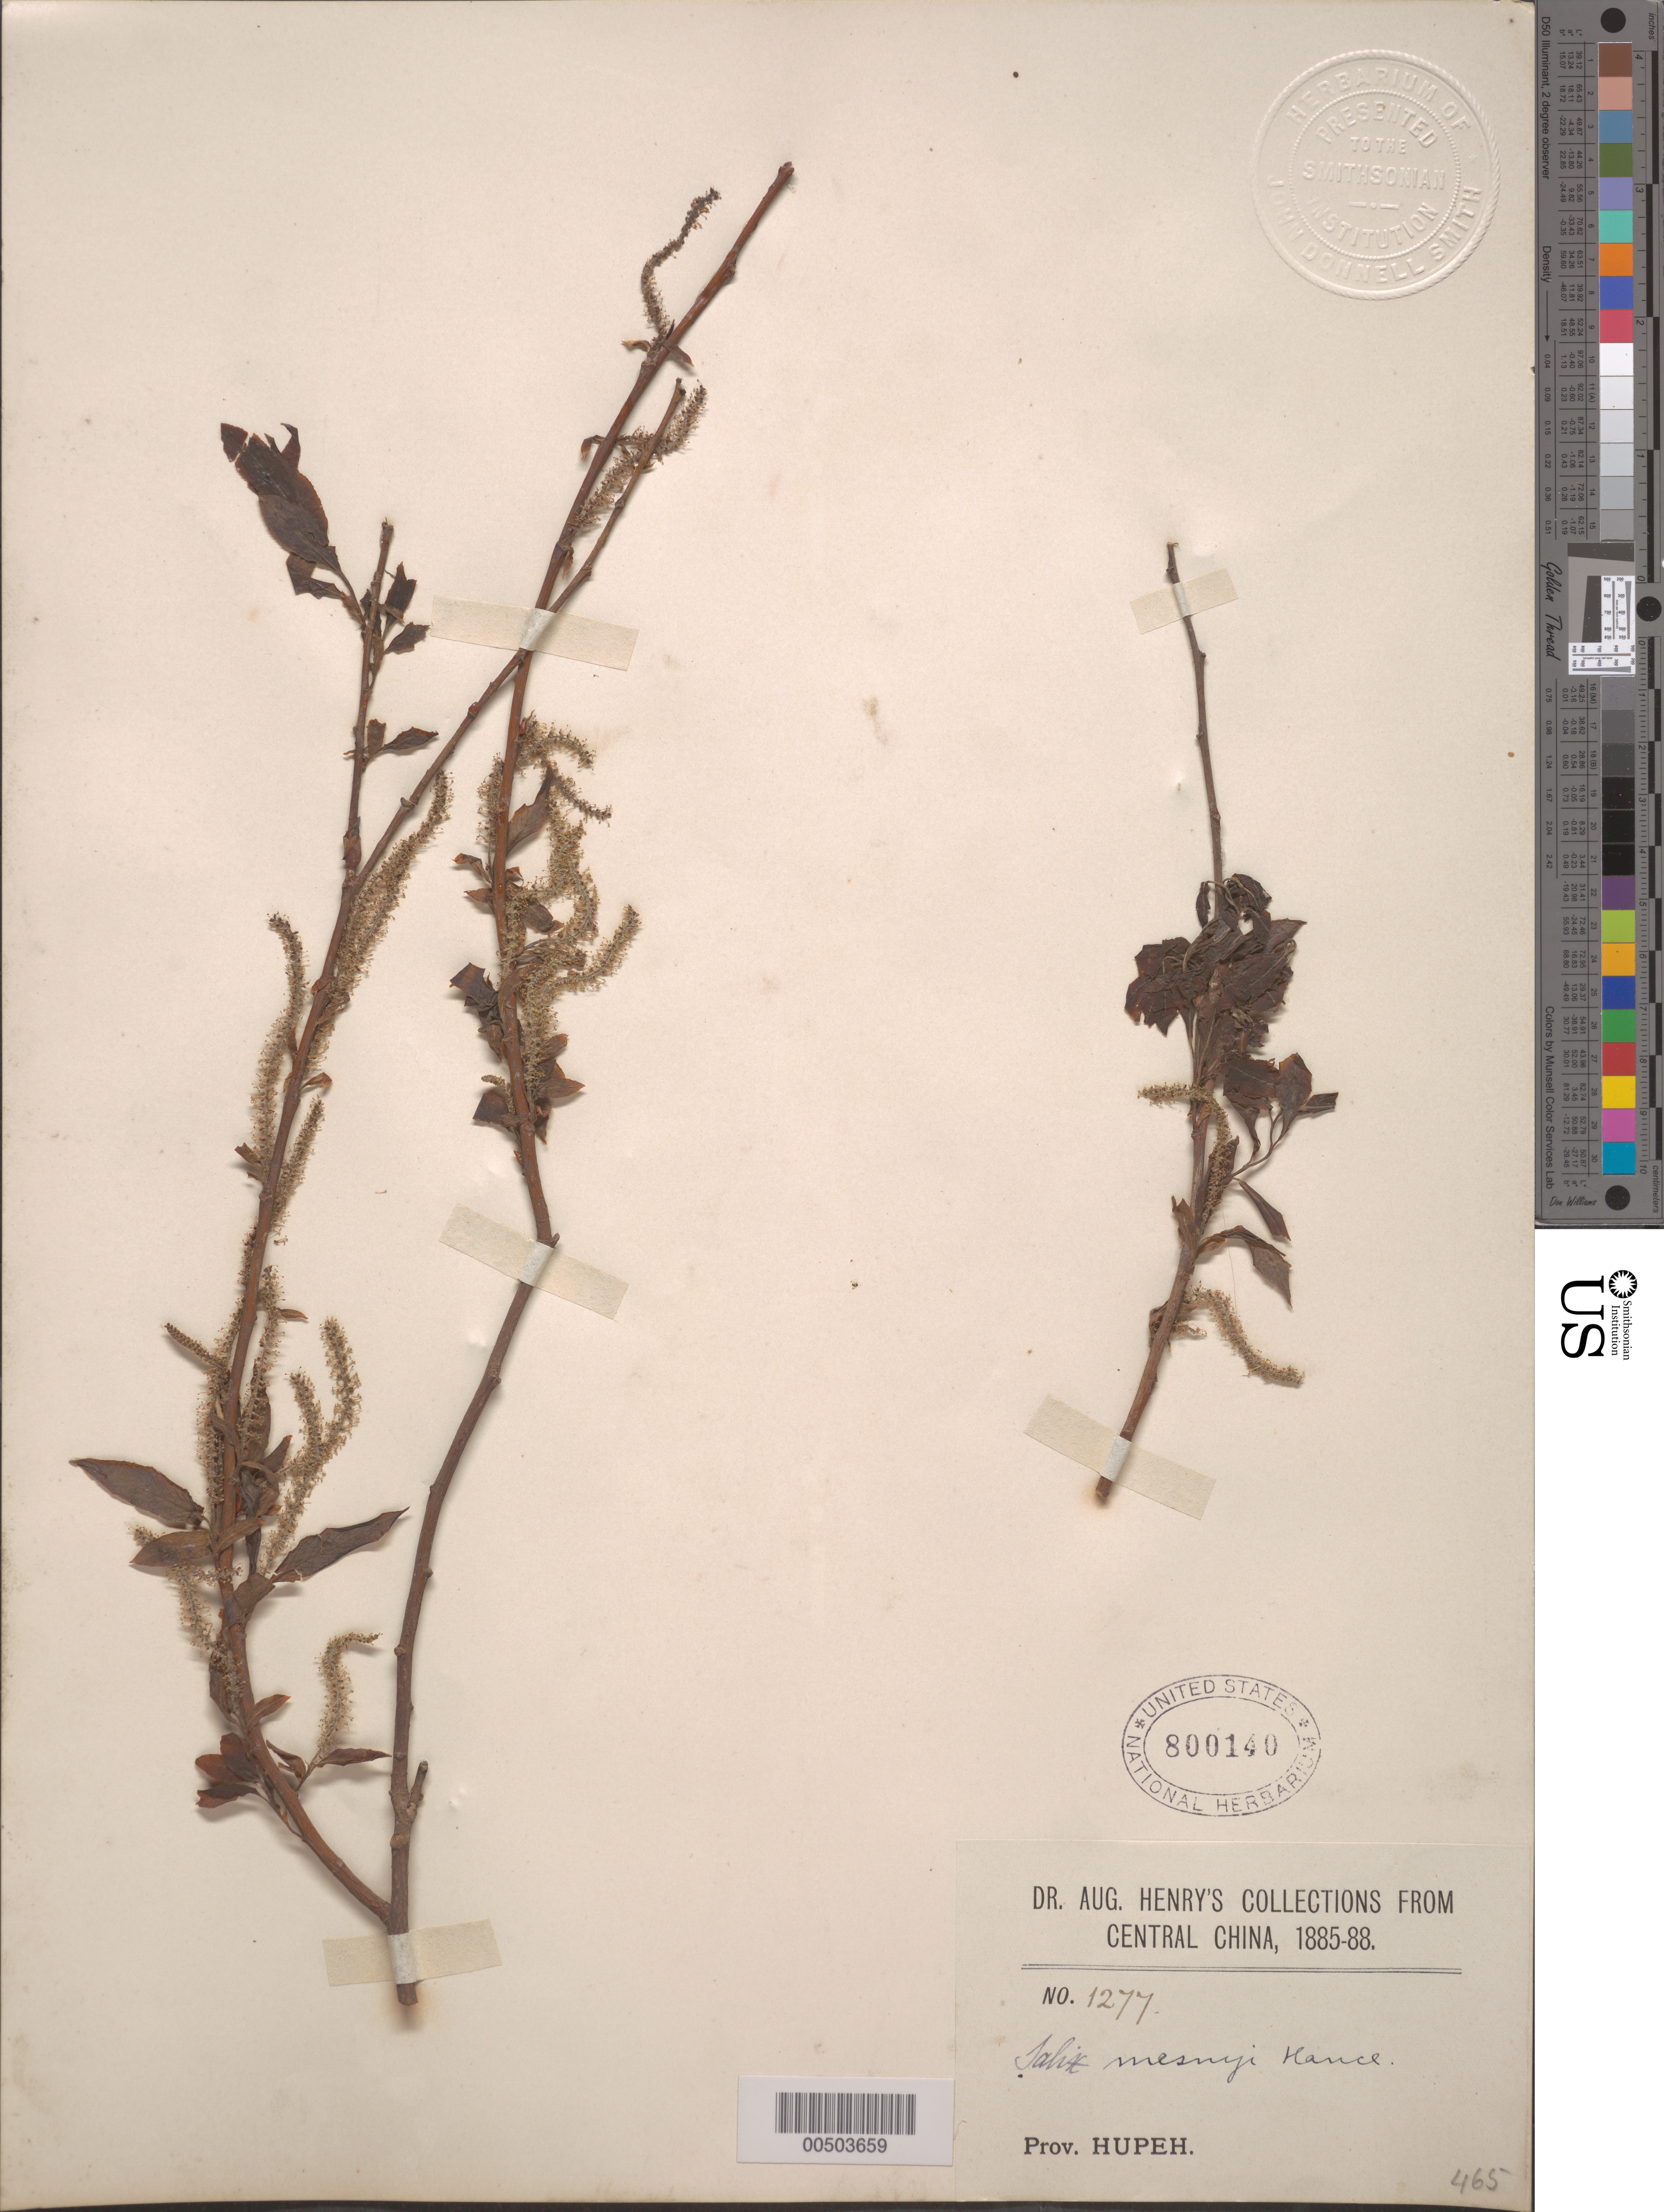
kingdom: Plantae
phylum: Tracheophyta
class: Magnoliopsida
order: Malpighiales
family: Salicaceae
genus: Salix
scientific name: Salix mesnyi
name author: Hance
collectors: A. Henry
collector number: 1277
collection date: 1885/1888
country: China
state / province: Hubei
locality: Central China. Prov. Hupeh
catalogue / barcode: US 800140